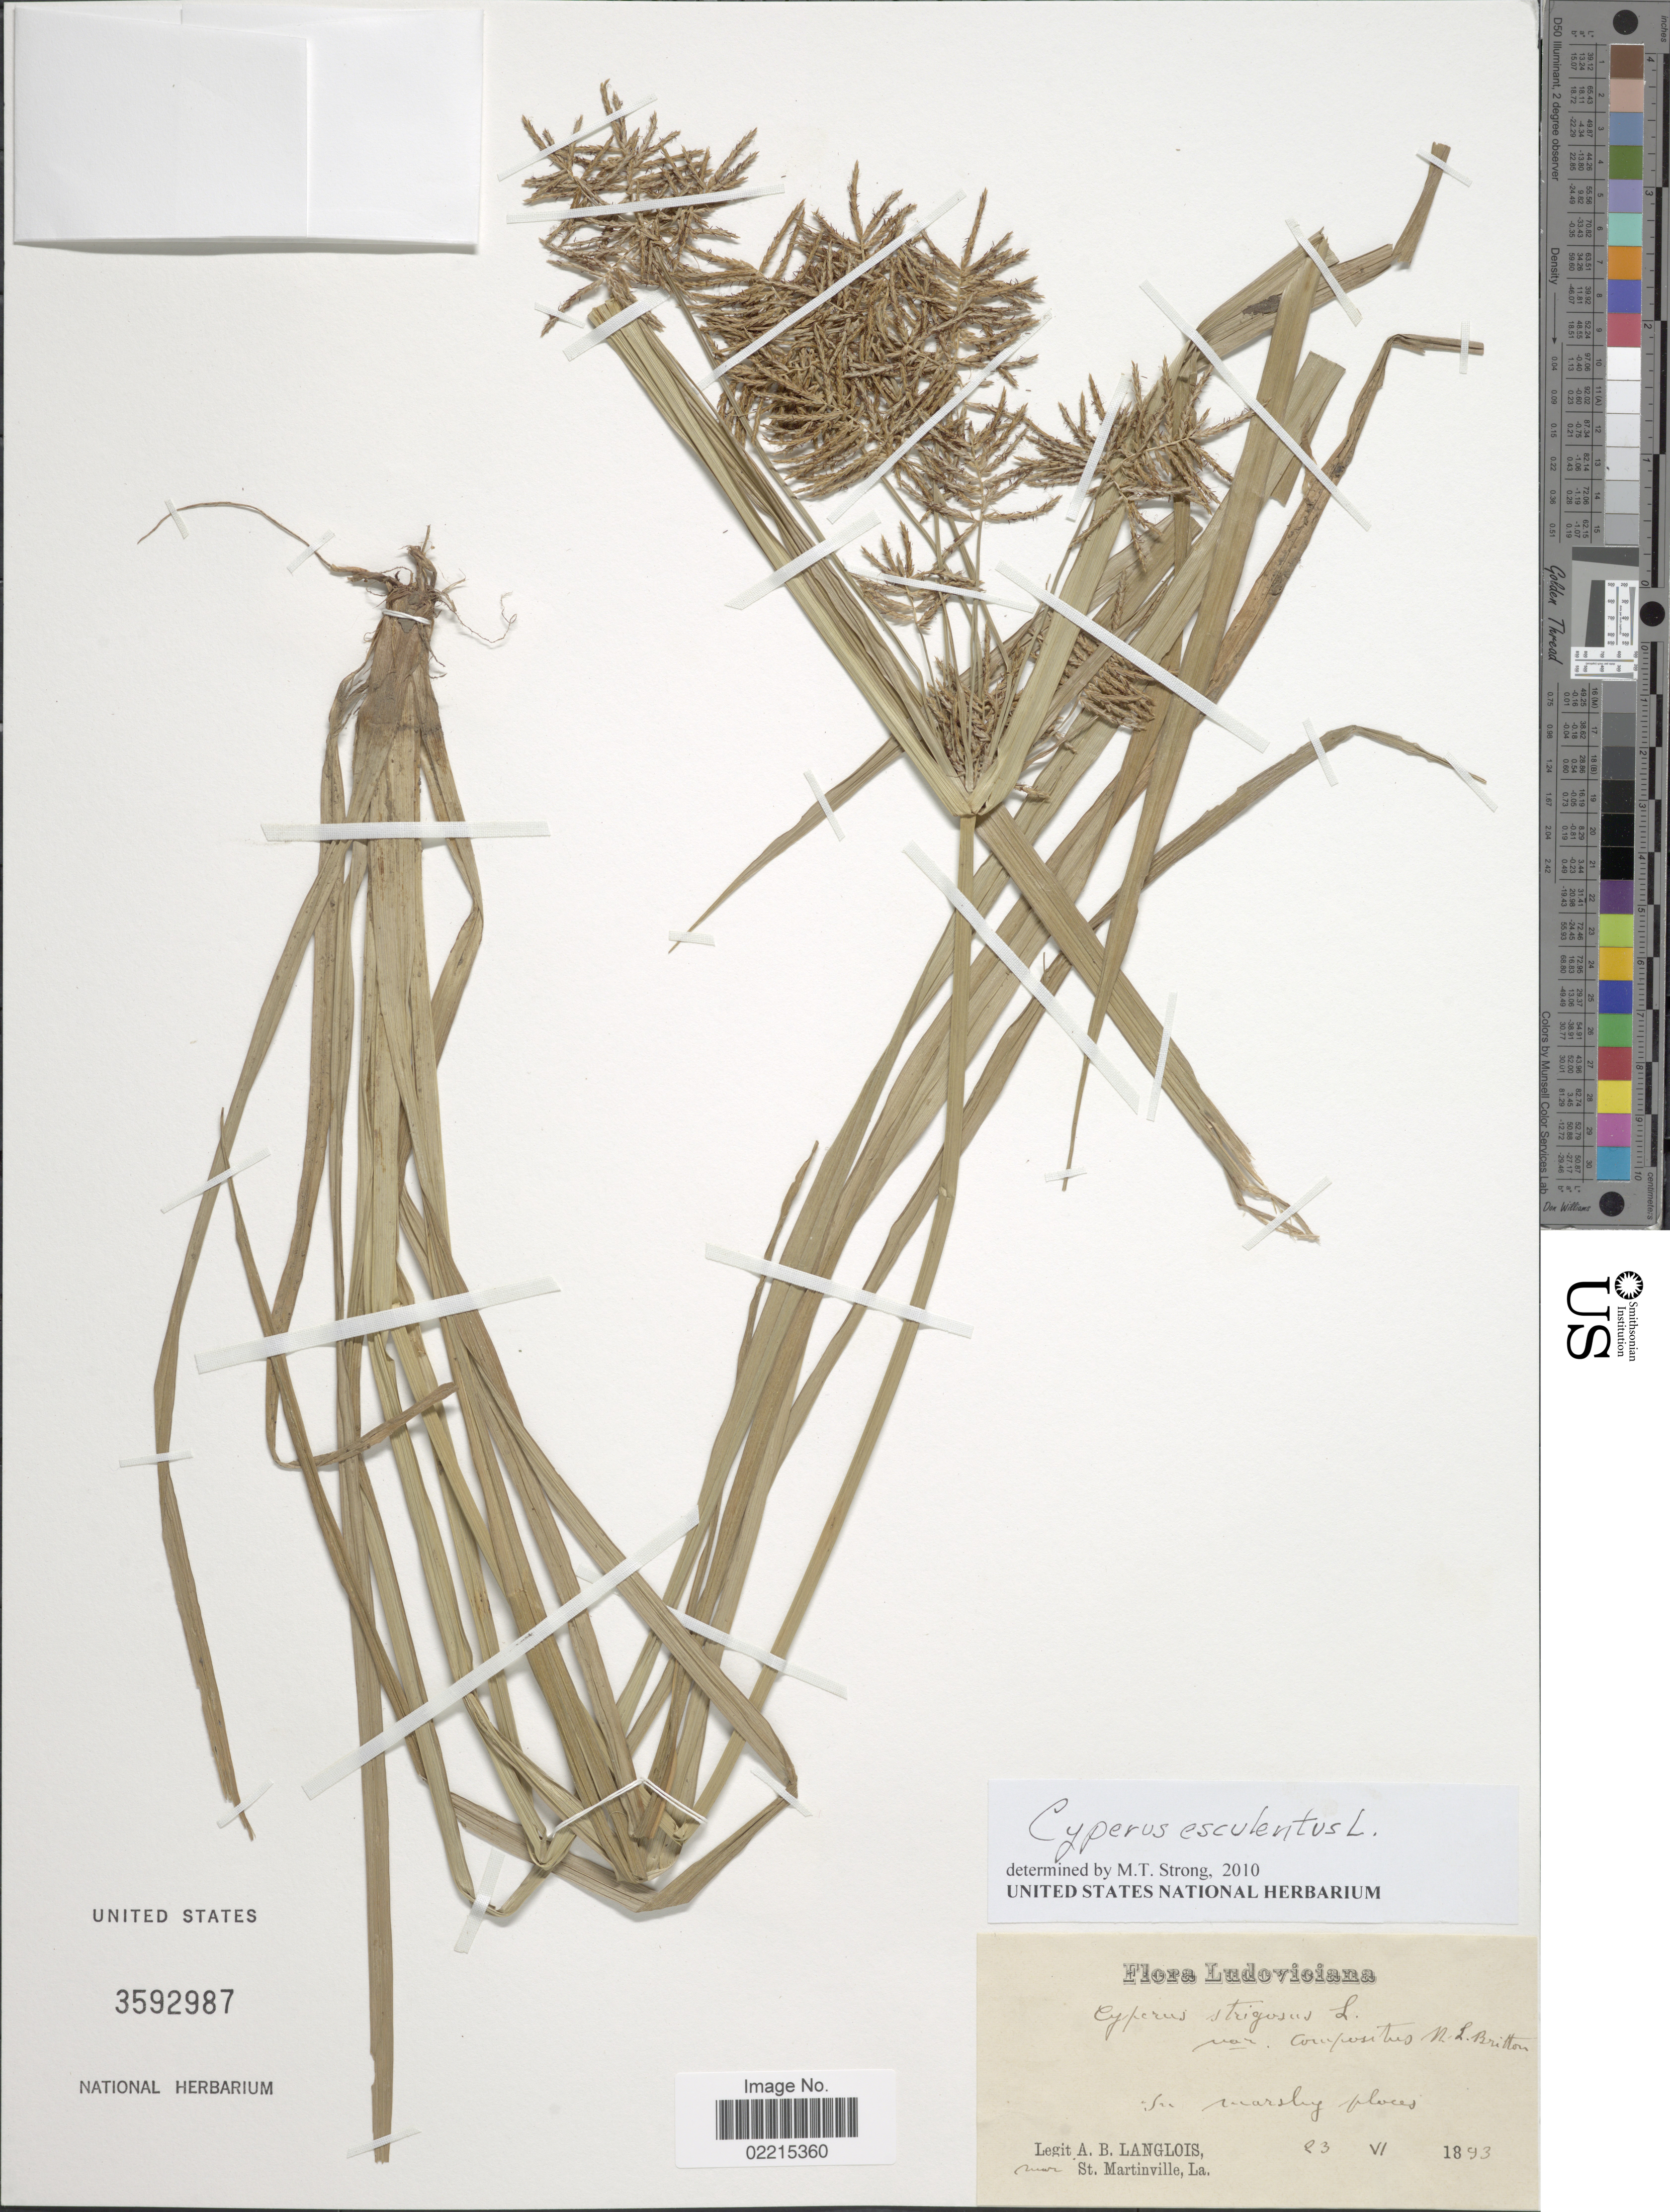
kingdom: Plantae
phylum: Tracheophyta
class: Liliopsida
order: Poales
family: Cyperaceae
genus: Cyperus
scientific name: Cyperus esculentus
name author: L.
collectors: A. Langlois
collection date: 1893-06-23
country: United States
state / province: Louisiana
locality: Near St. Martinville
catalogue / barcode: US 3592987